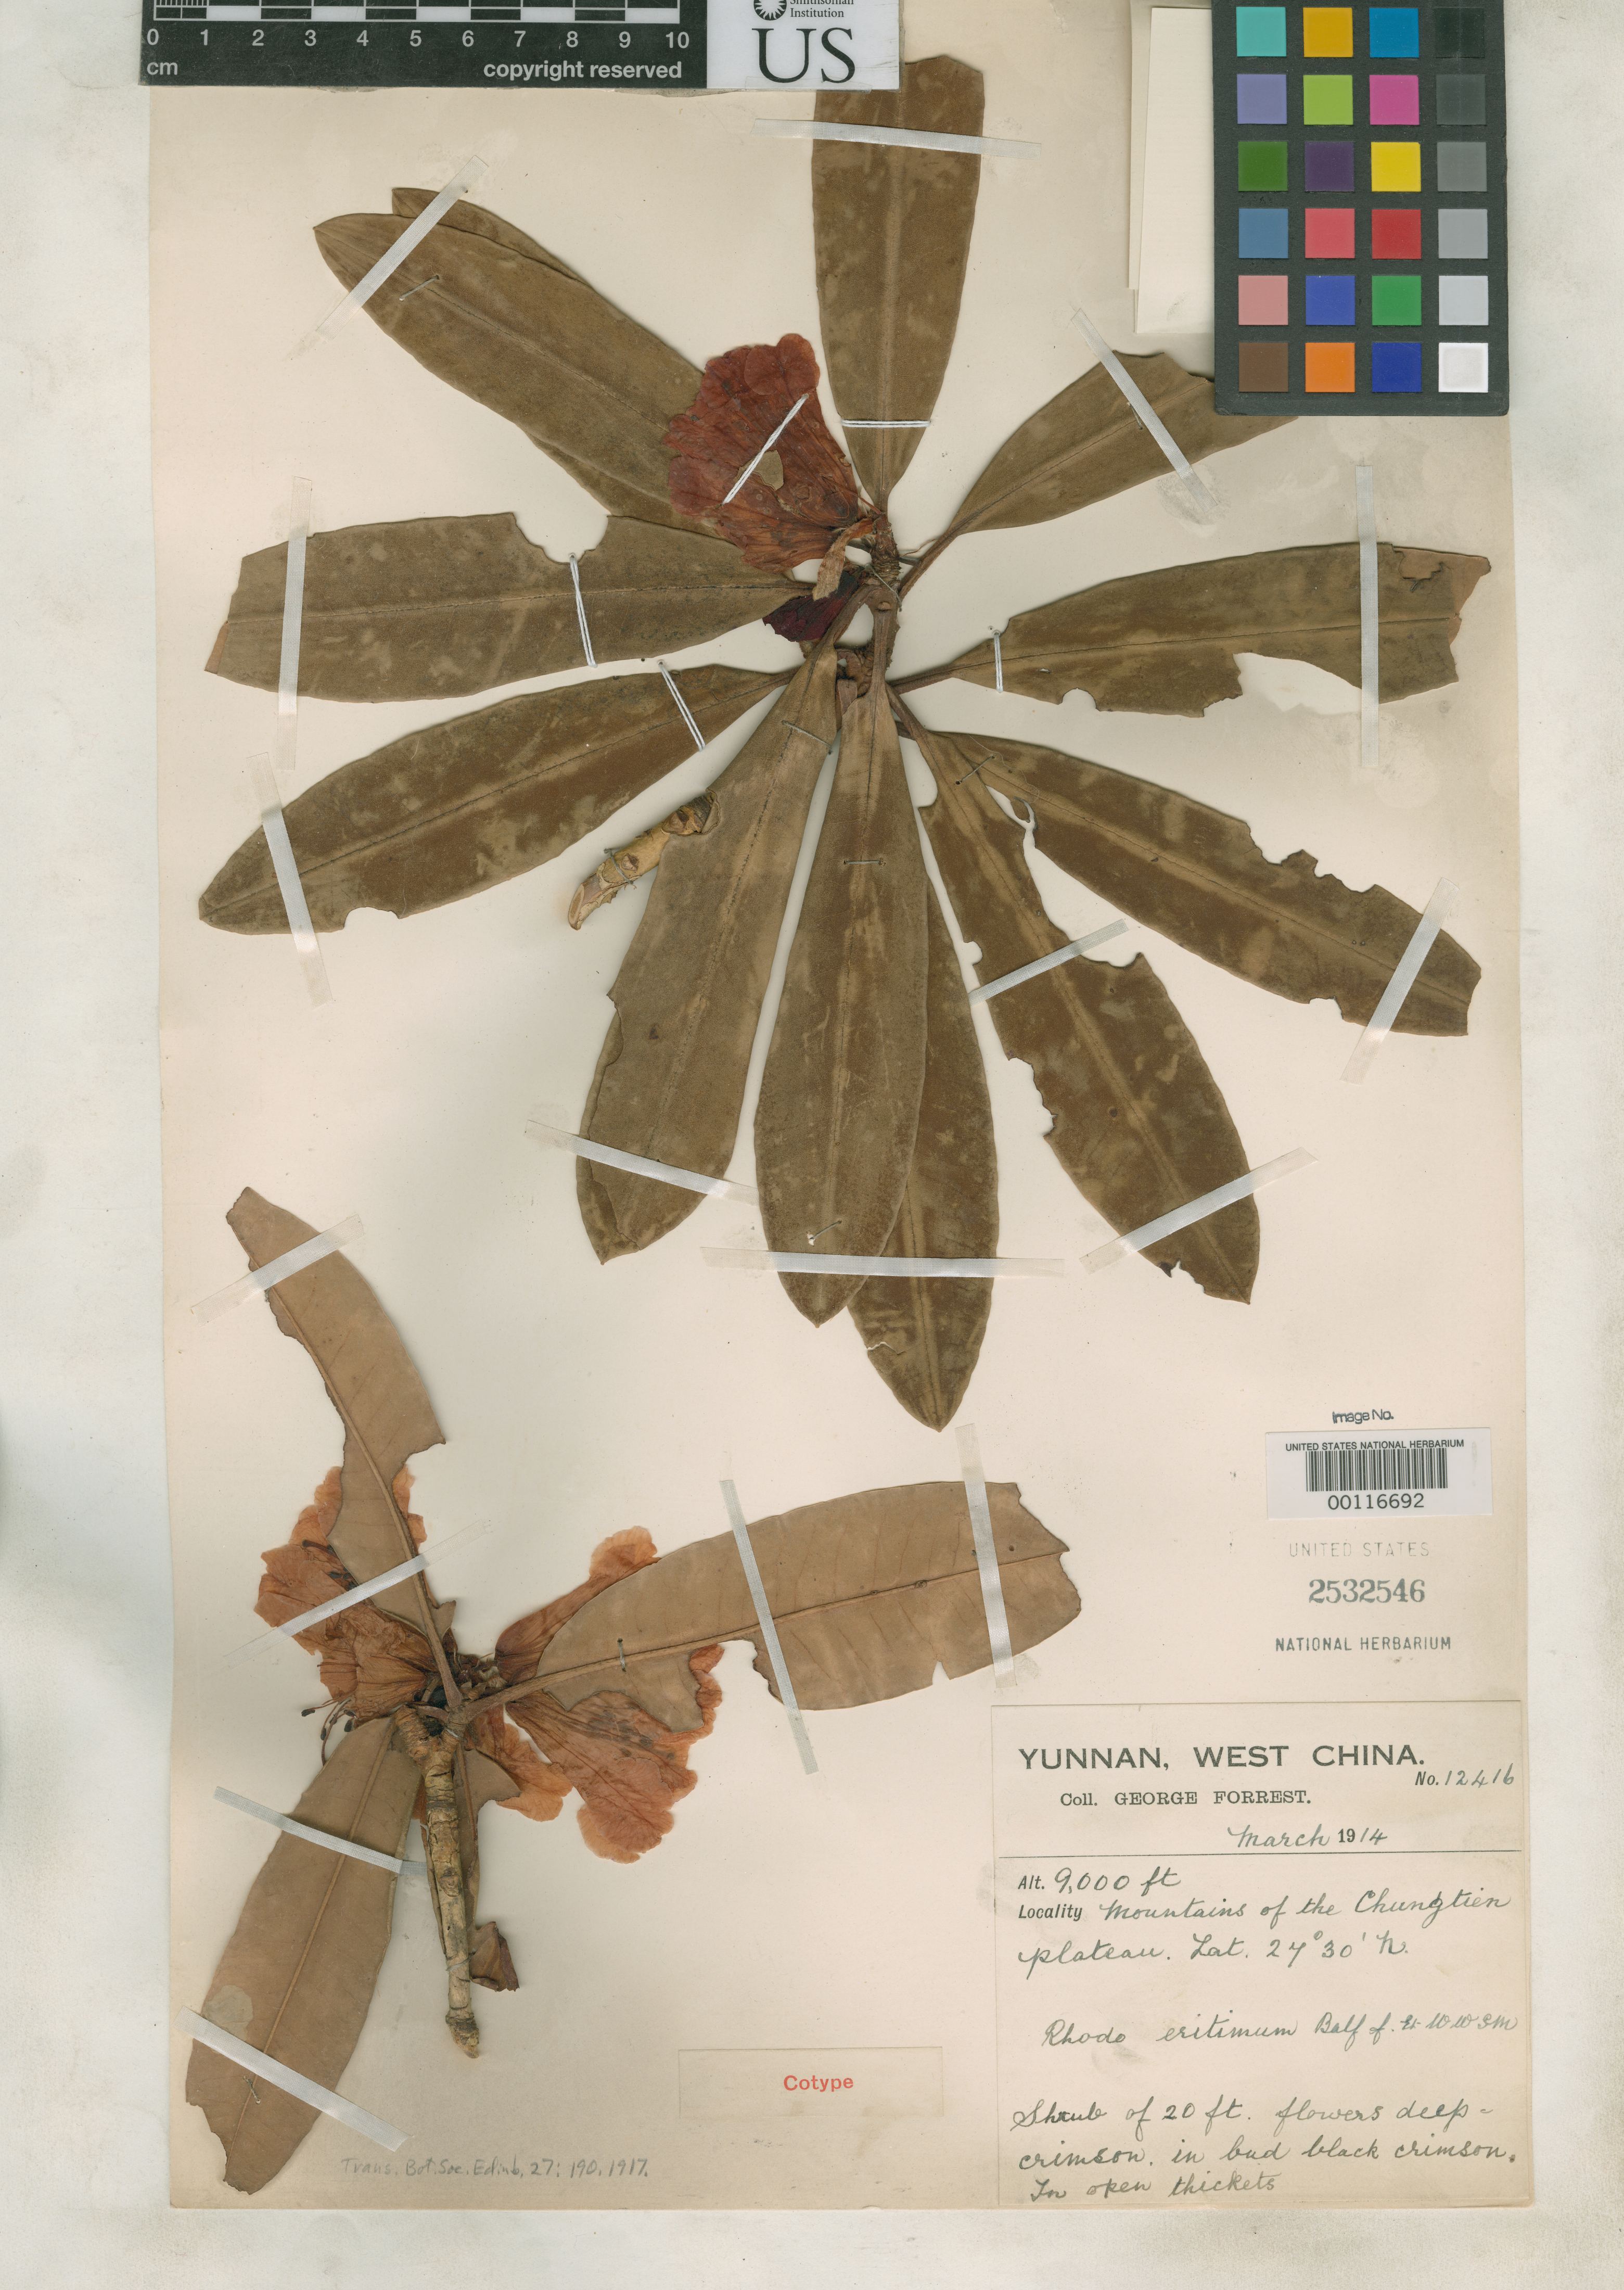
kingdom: Plantae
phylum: Tracheophyta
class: Magnoliopsida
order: Ericales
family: Ericaceae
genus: Rhododendron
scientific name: Rhododendron eritimum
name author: Balf. f. & W.W. Sm.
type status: Isotype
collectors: G. Forrest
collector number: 12416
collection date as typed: Mar 1914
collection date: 1914-03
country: China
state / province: Yunnan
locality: Mt. of Chungtien Plateau.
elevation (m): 2743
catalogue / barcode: US 2532546